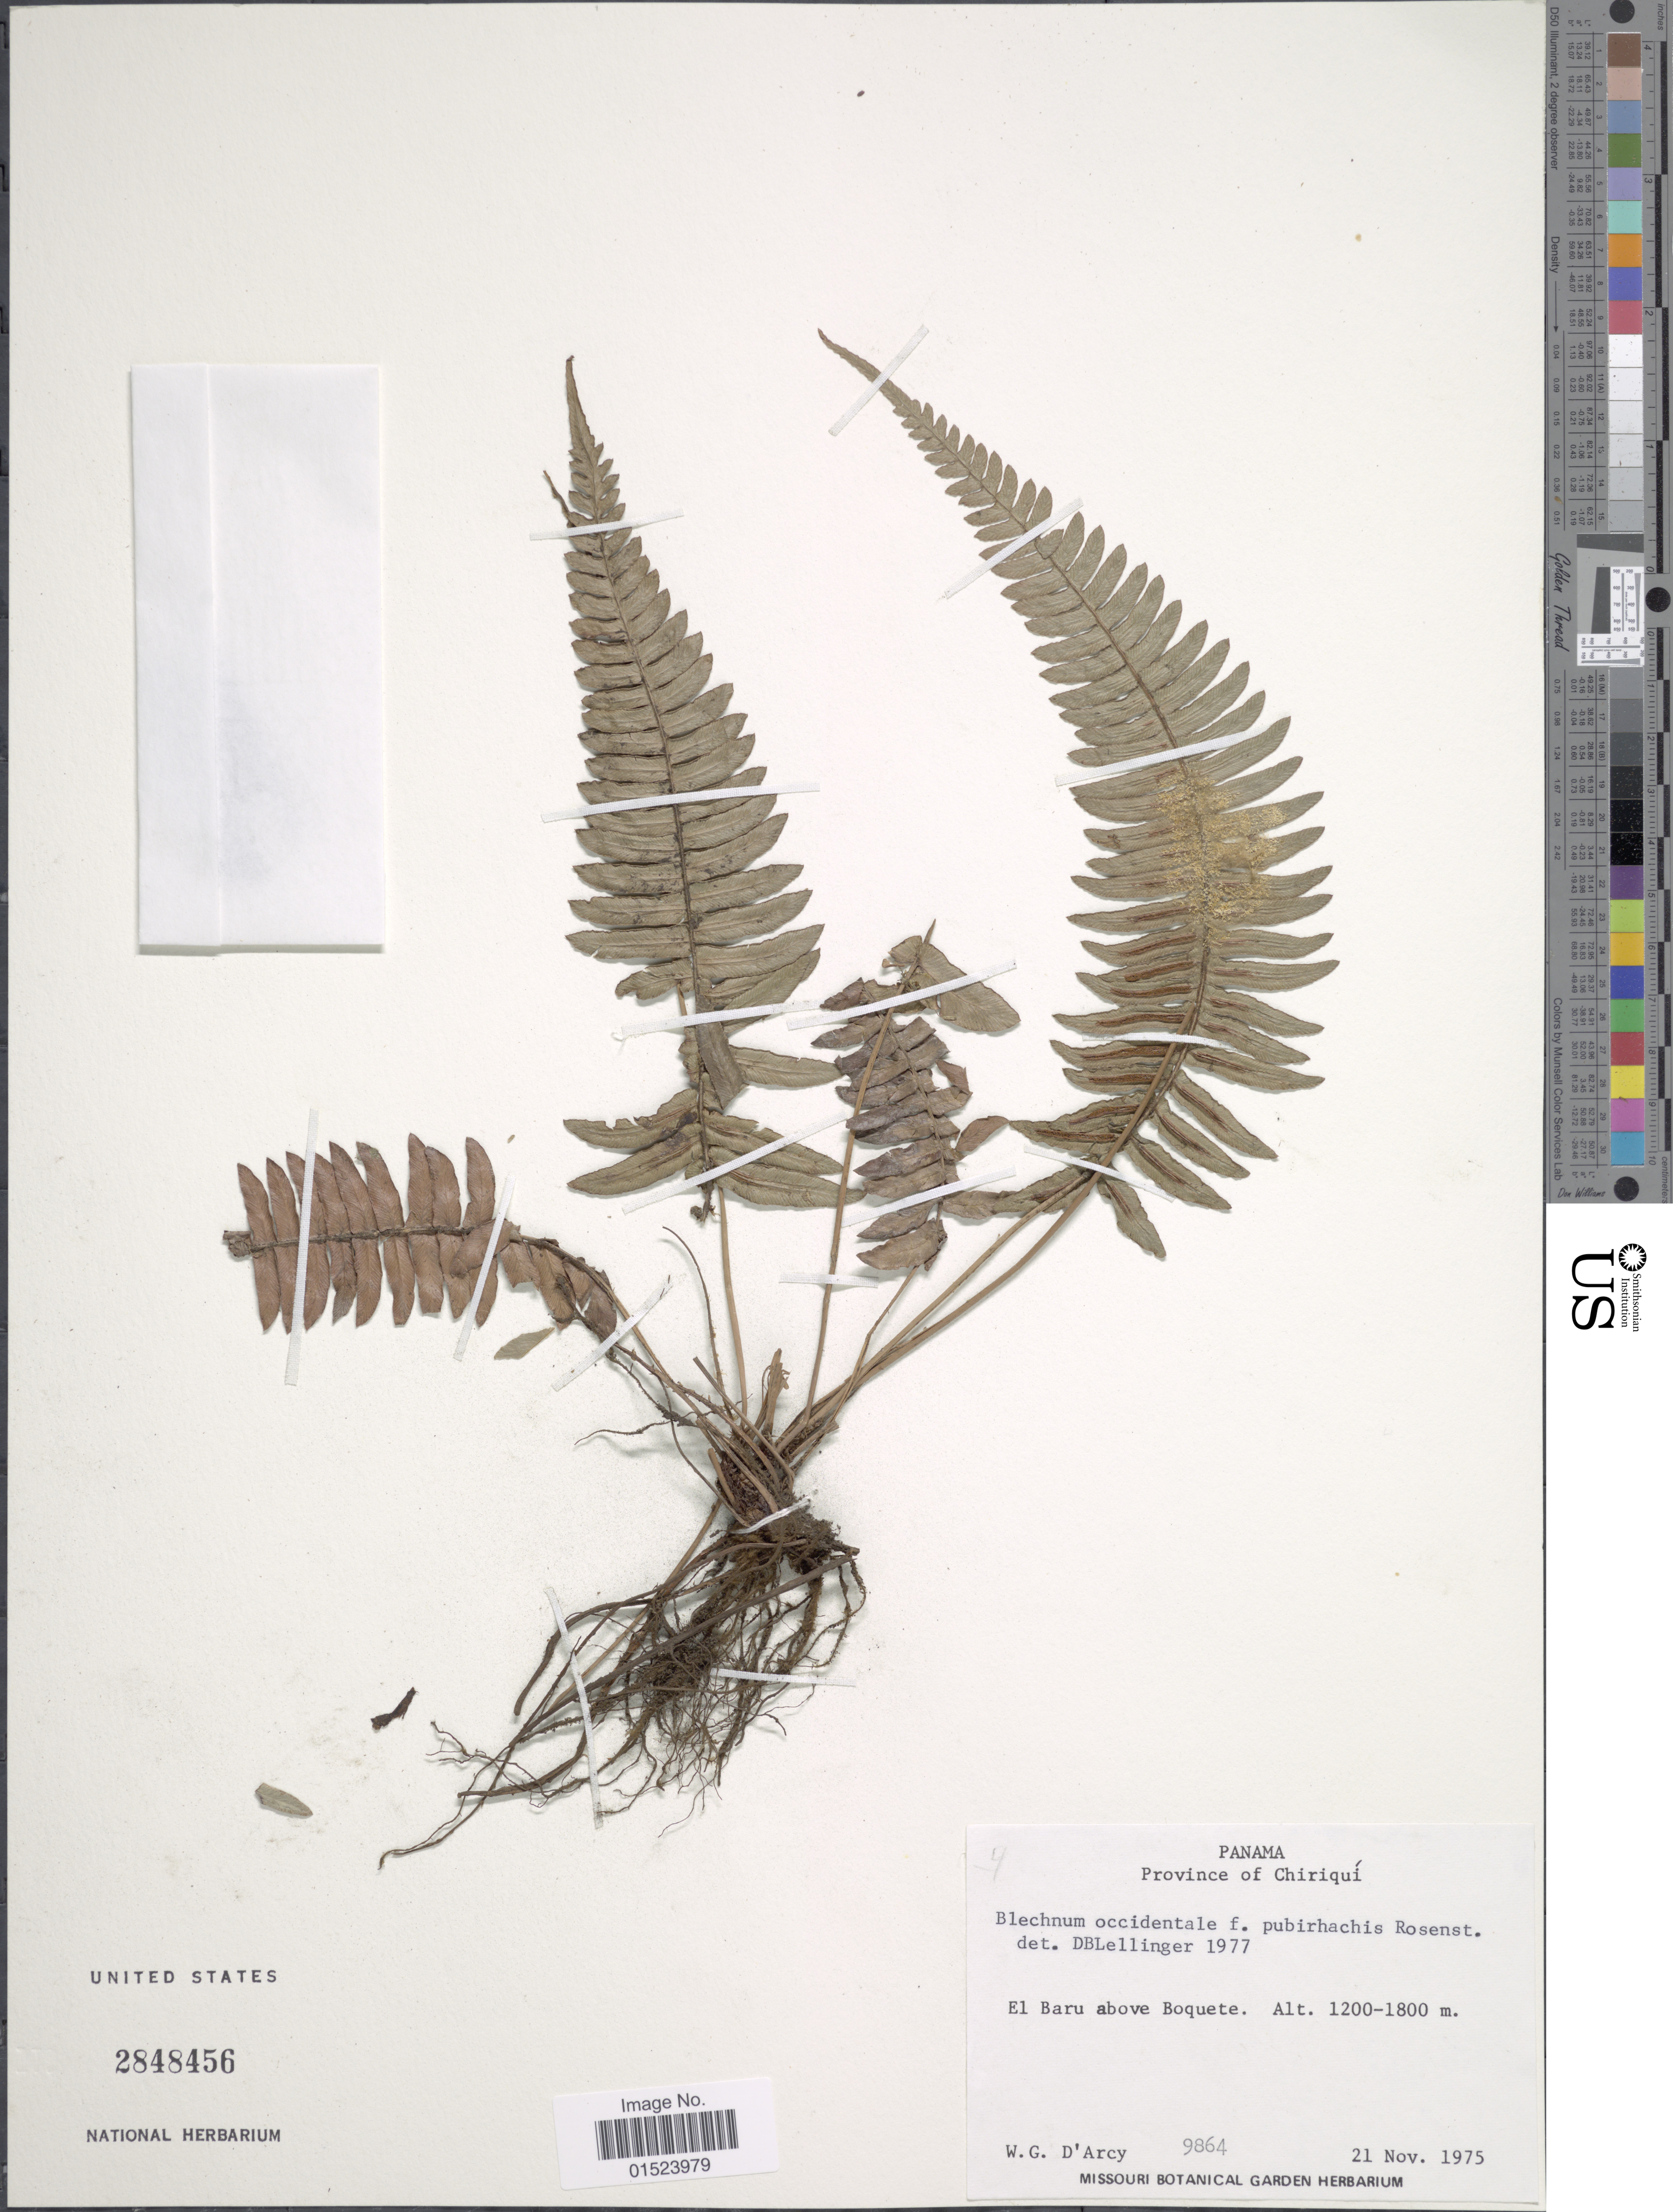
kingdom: Plantae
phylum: Tracheophyta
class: Polypodiopsida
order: Polypodiales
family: Blechnaceae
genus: Blechnum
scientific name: Blechnum glandulosum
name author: Link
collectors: W. G. D'Arcy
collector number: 9864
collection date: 1975-11-21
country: Panama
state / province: Chiriqui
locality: El Baru above Boquete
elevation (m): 1200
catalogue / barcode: US 2848456